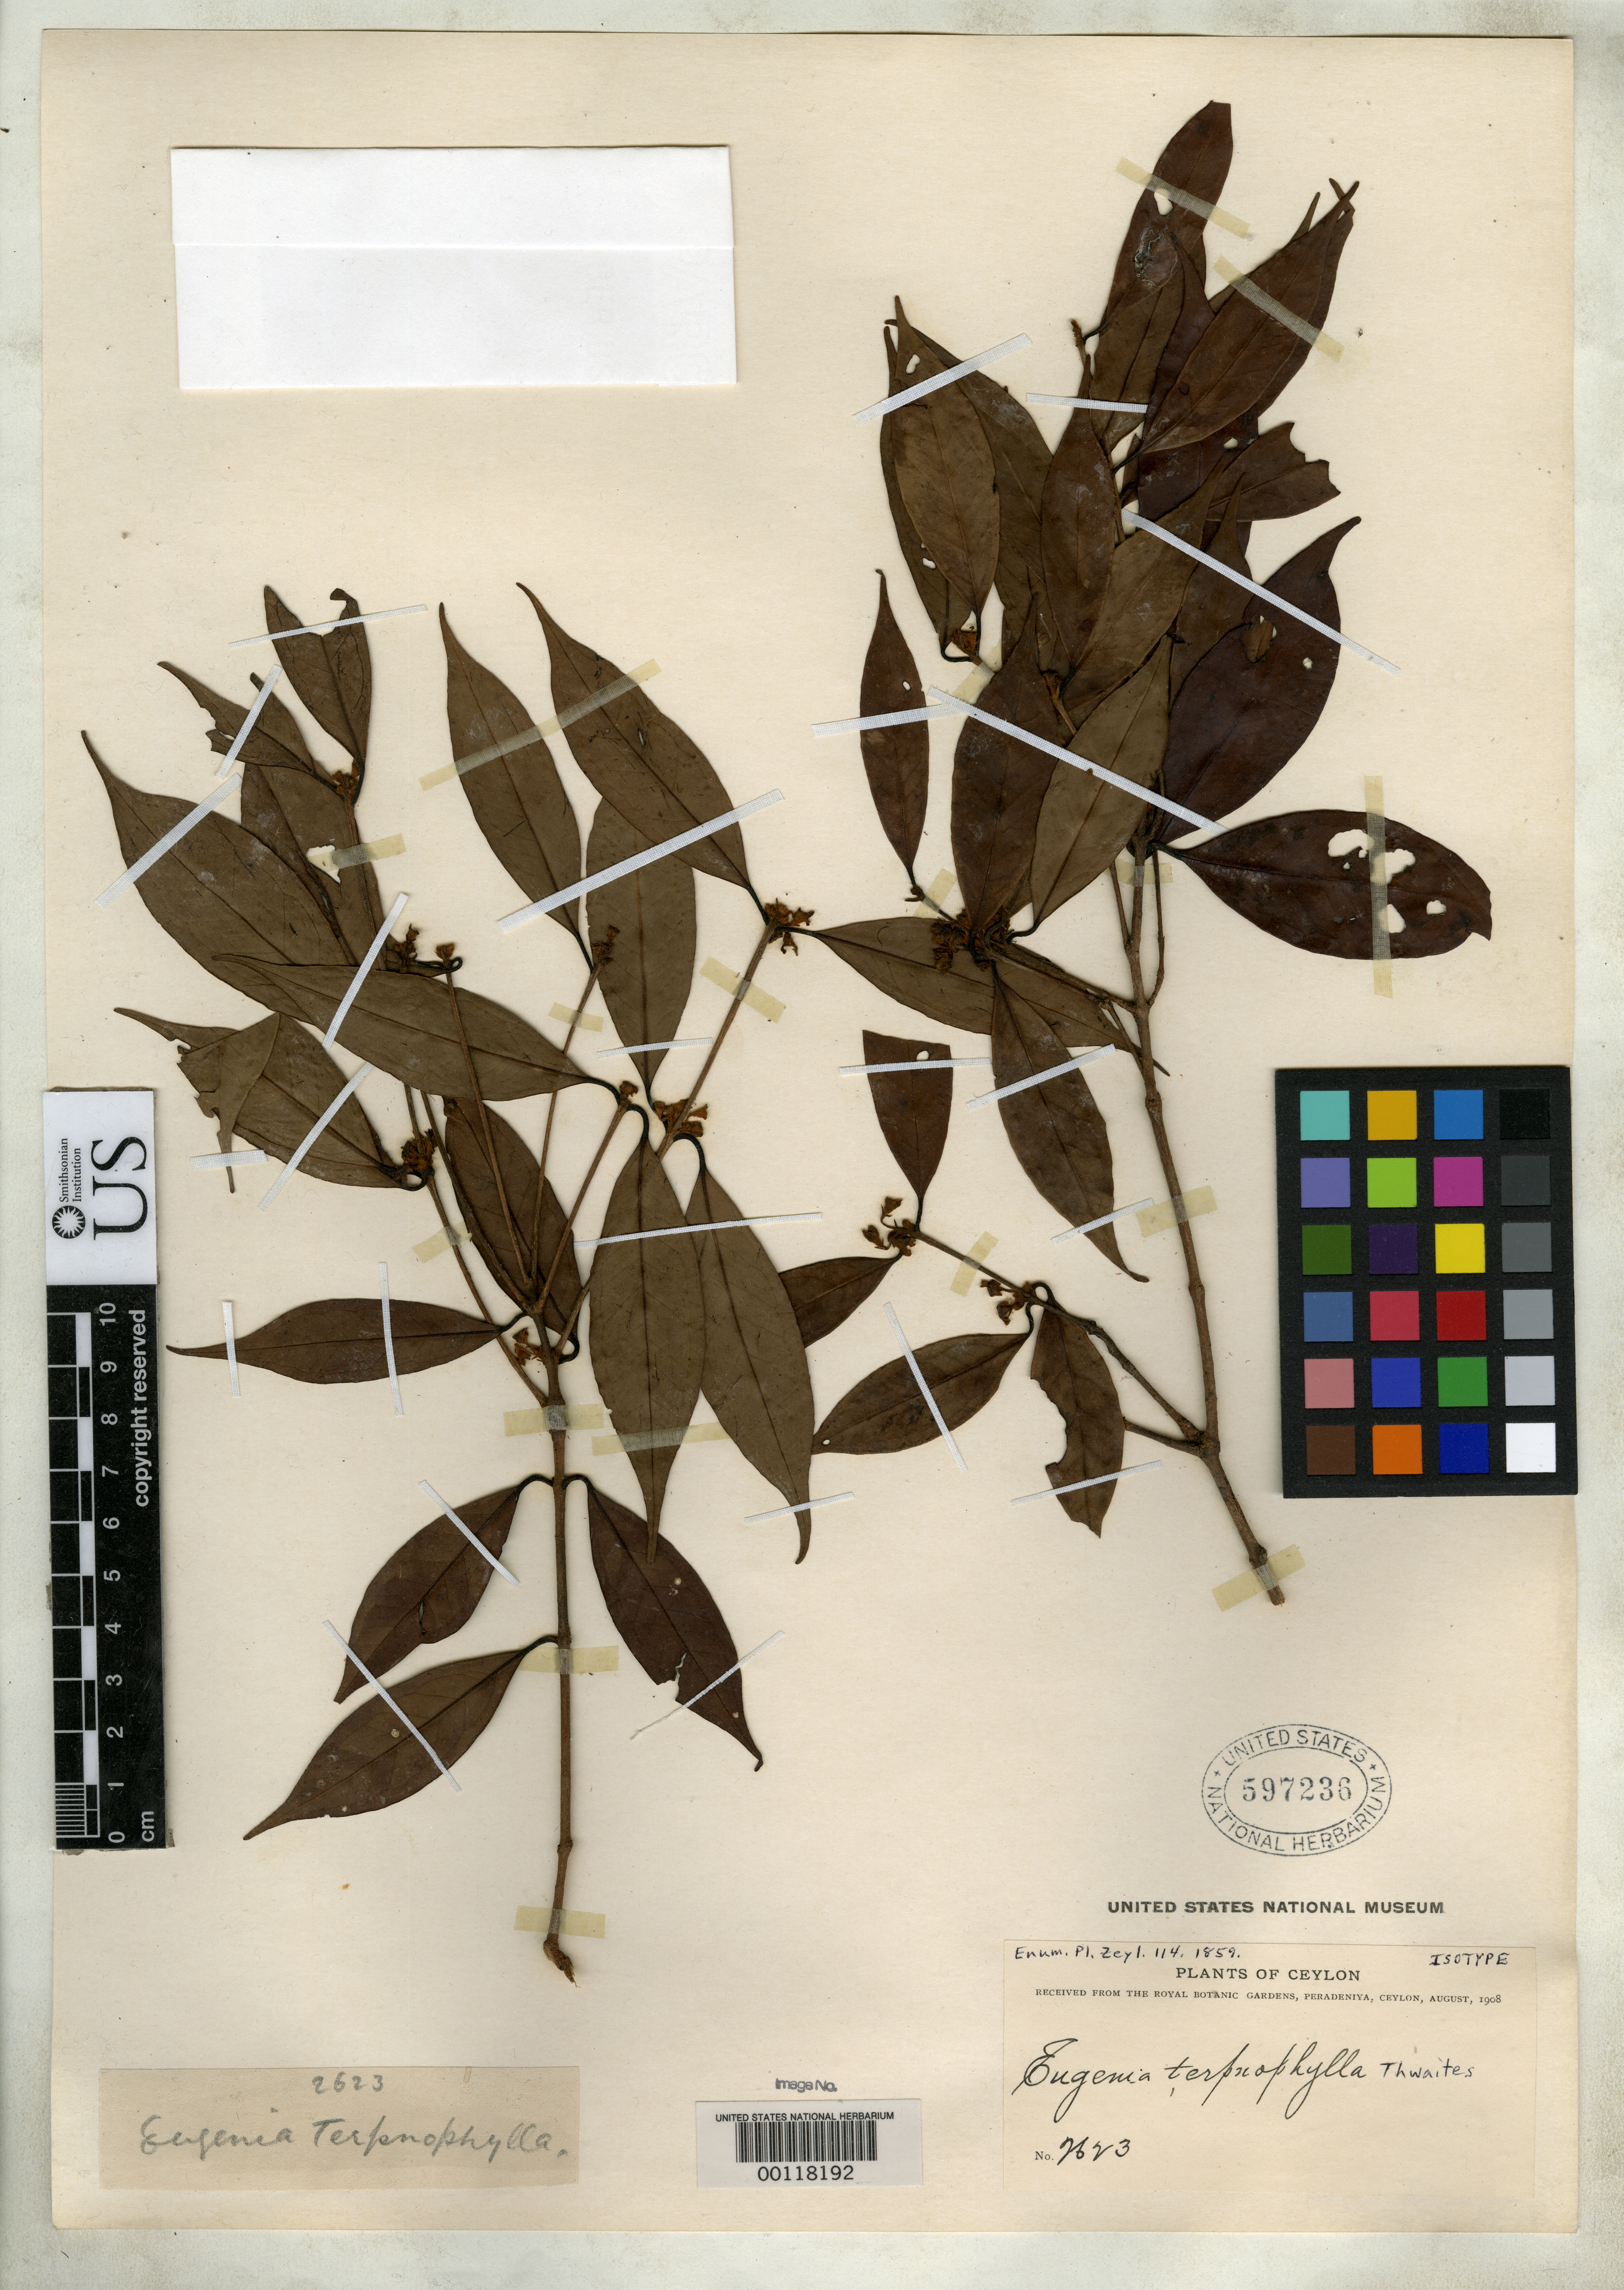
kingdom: Plantae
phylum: Tracheophyta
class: Magnoliopsida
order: Myrtales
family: Myrtaceae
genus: Eugenia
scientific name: Eugenia terpnophylla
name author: Thwaites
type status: Isotype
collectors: G. H. K. Thwaites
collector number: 2623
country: Sri Lanka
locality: "Ceylon"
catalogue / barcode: US 597236